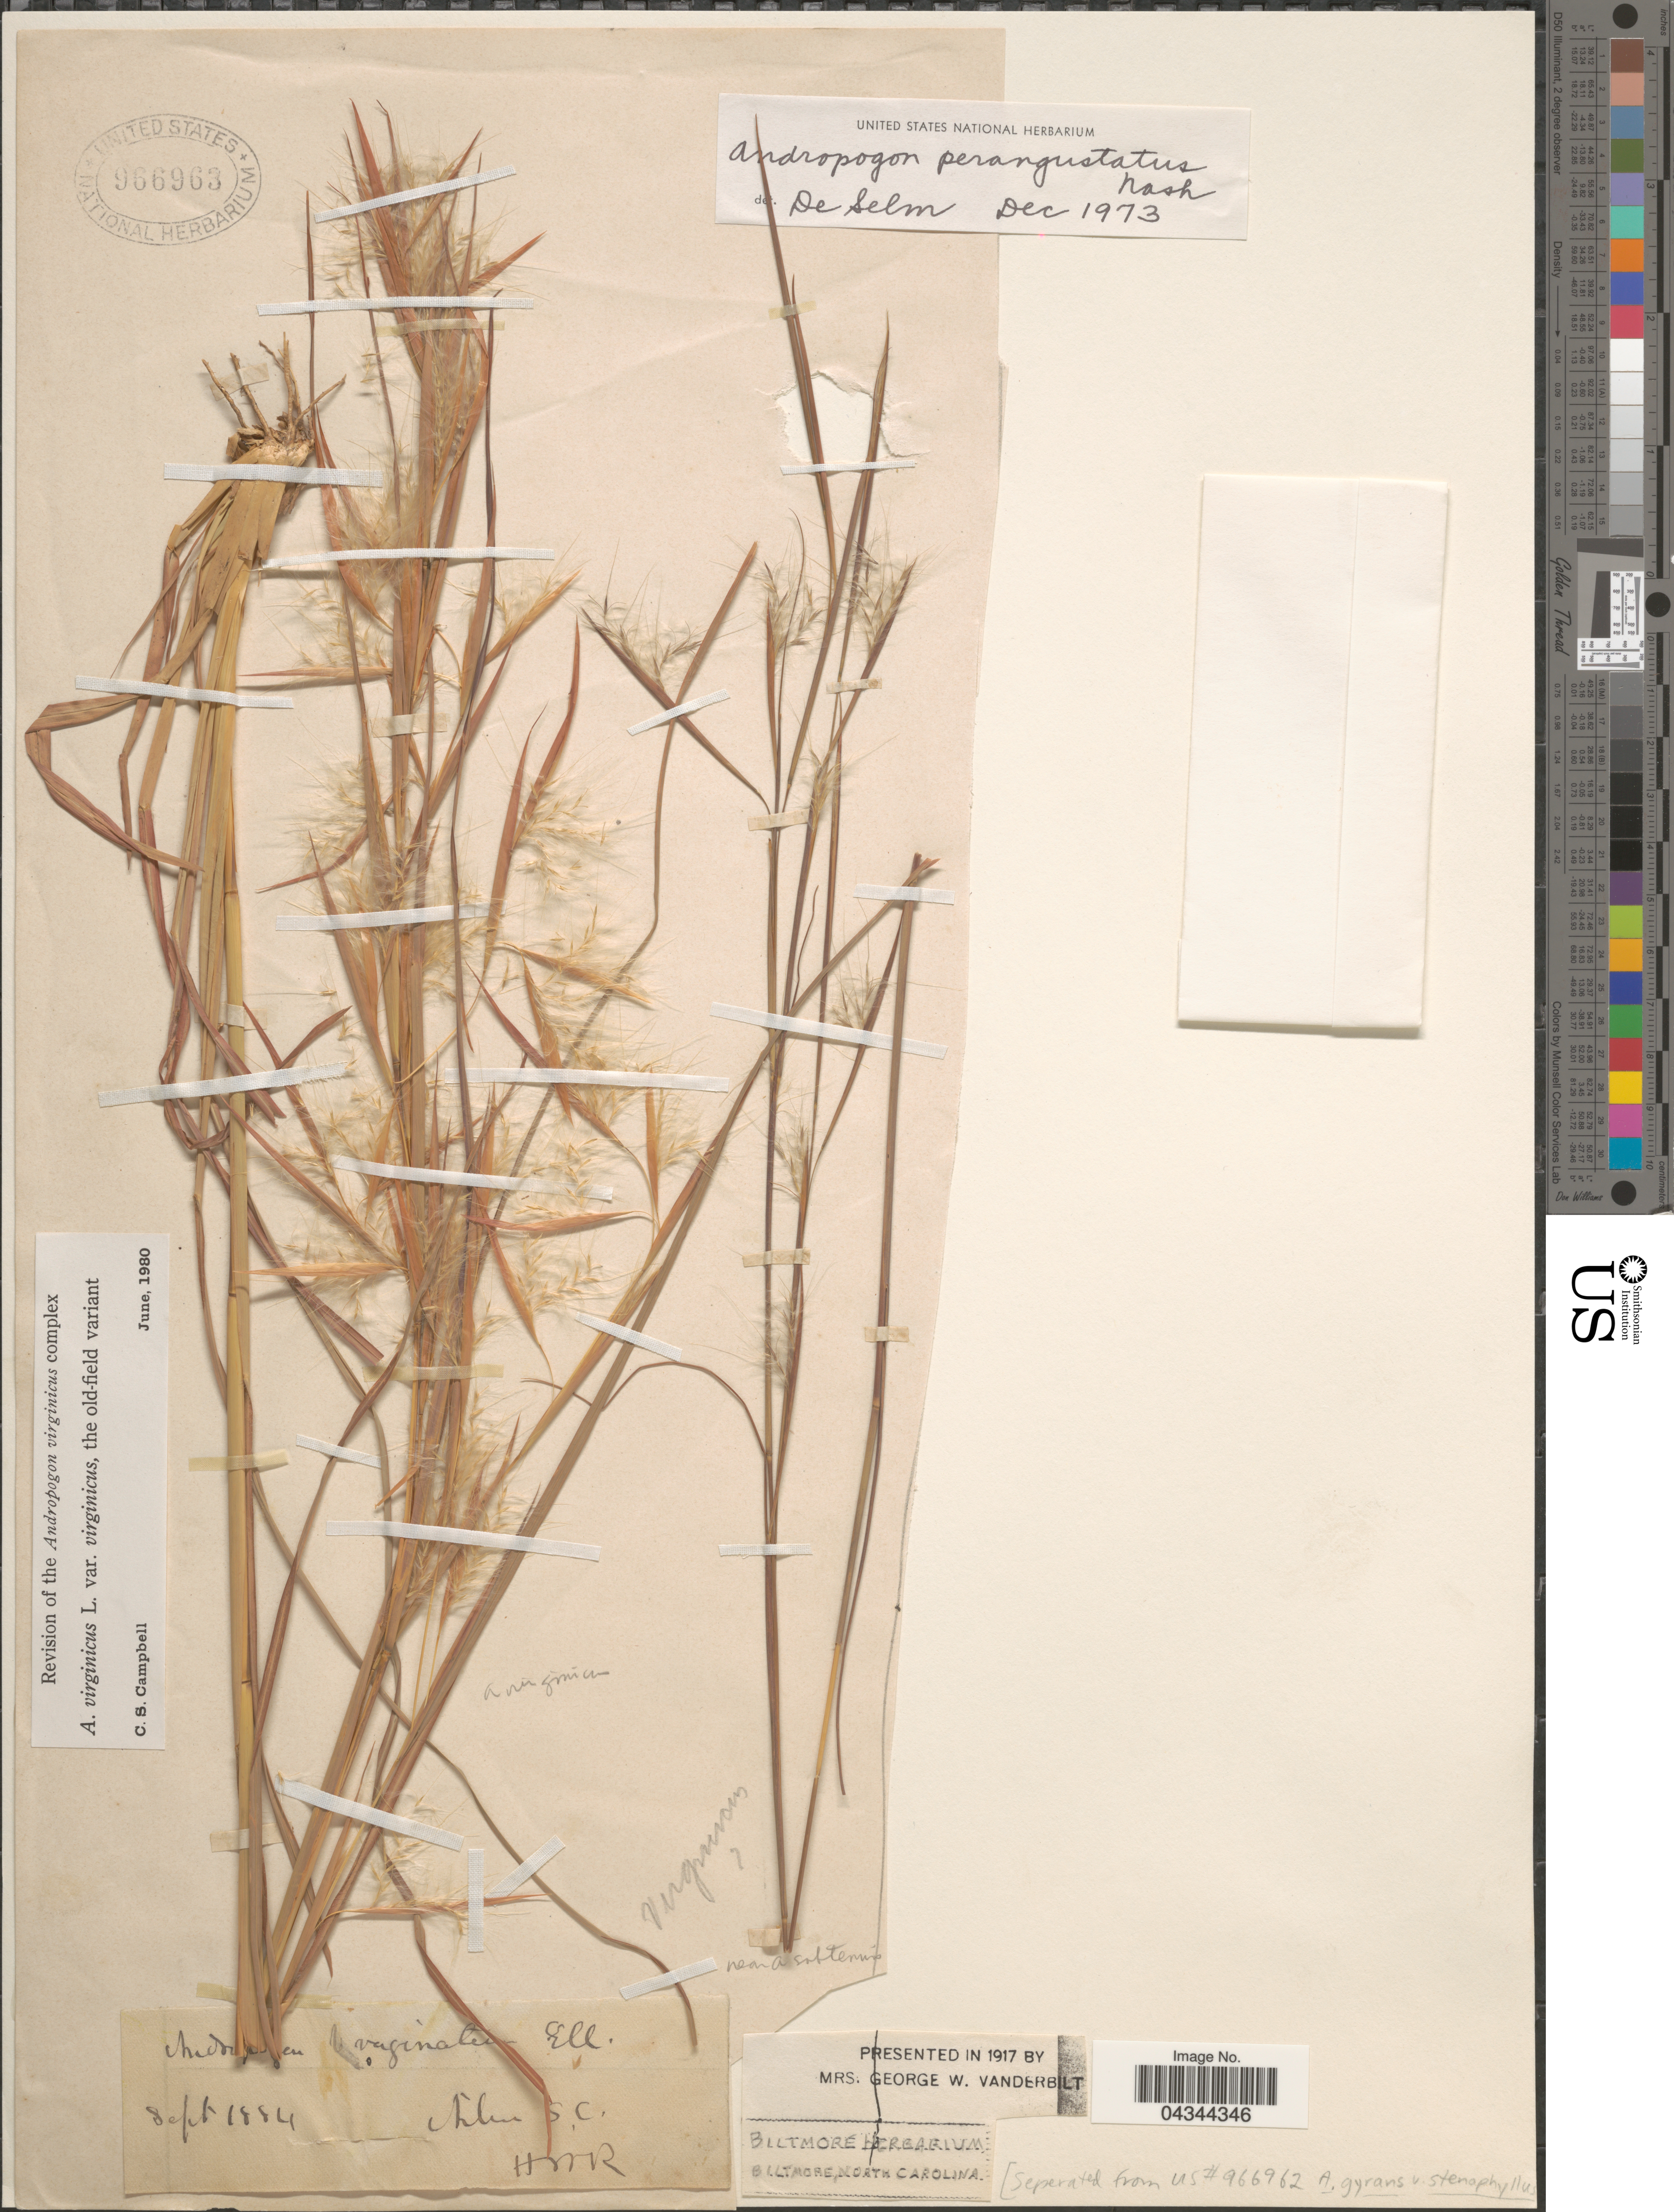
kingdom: Plantae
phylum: Tracheophyta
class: Liliopsida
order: Poales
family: Poaceae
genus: Andropogon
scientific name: Andropogon virginicus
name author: L.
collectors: H. W. R.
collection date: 1884-09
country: United States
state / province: South Carolina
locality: Aiken.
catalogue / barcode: US 966963